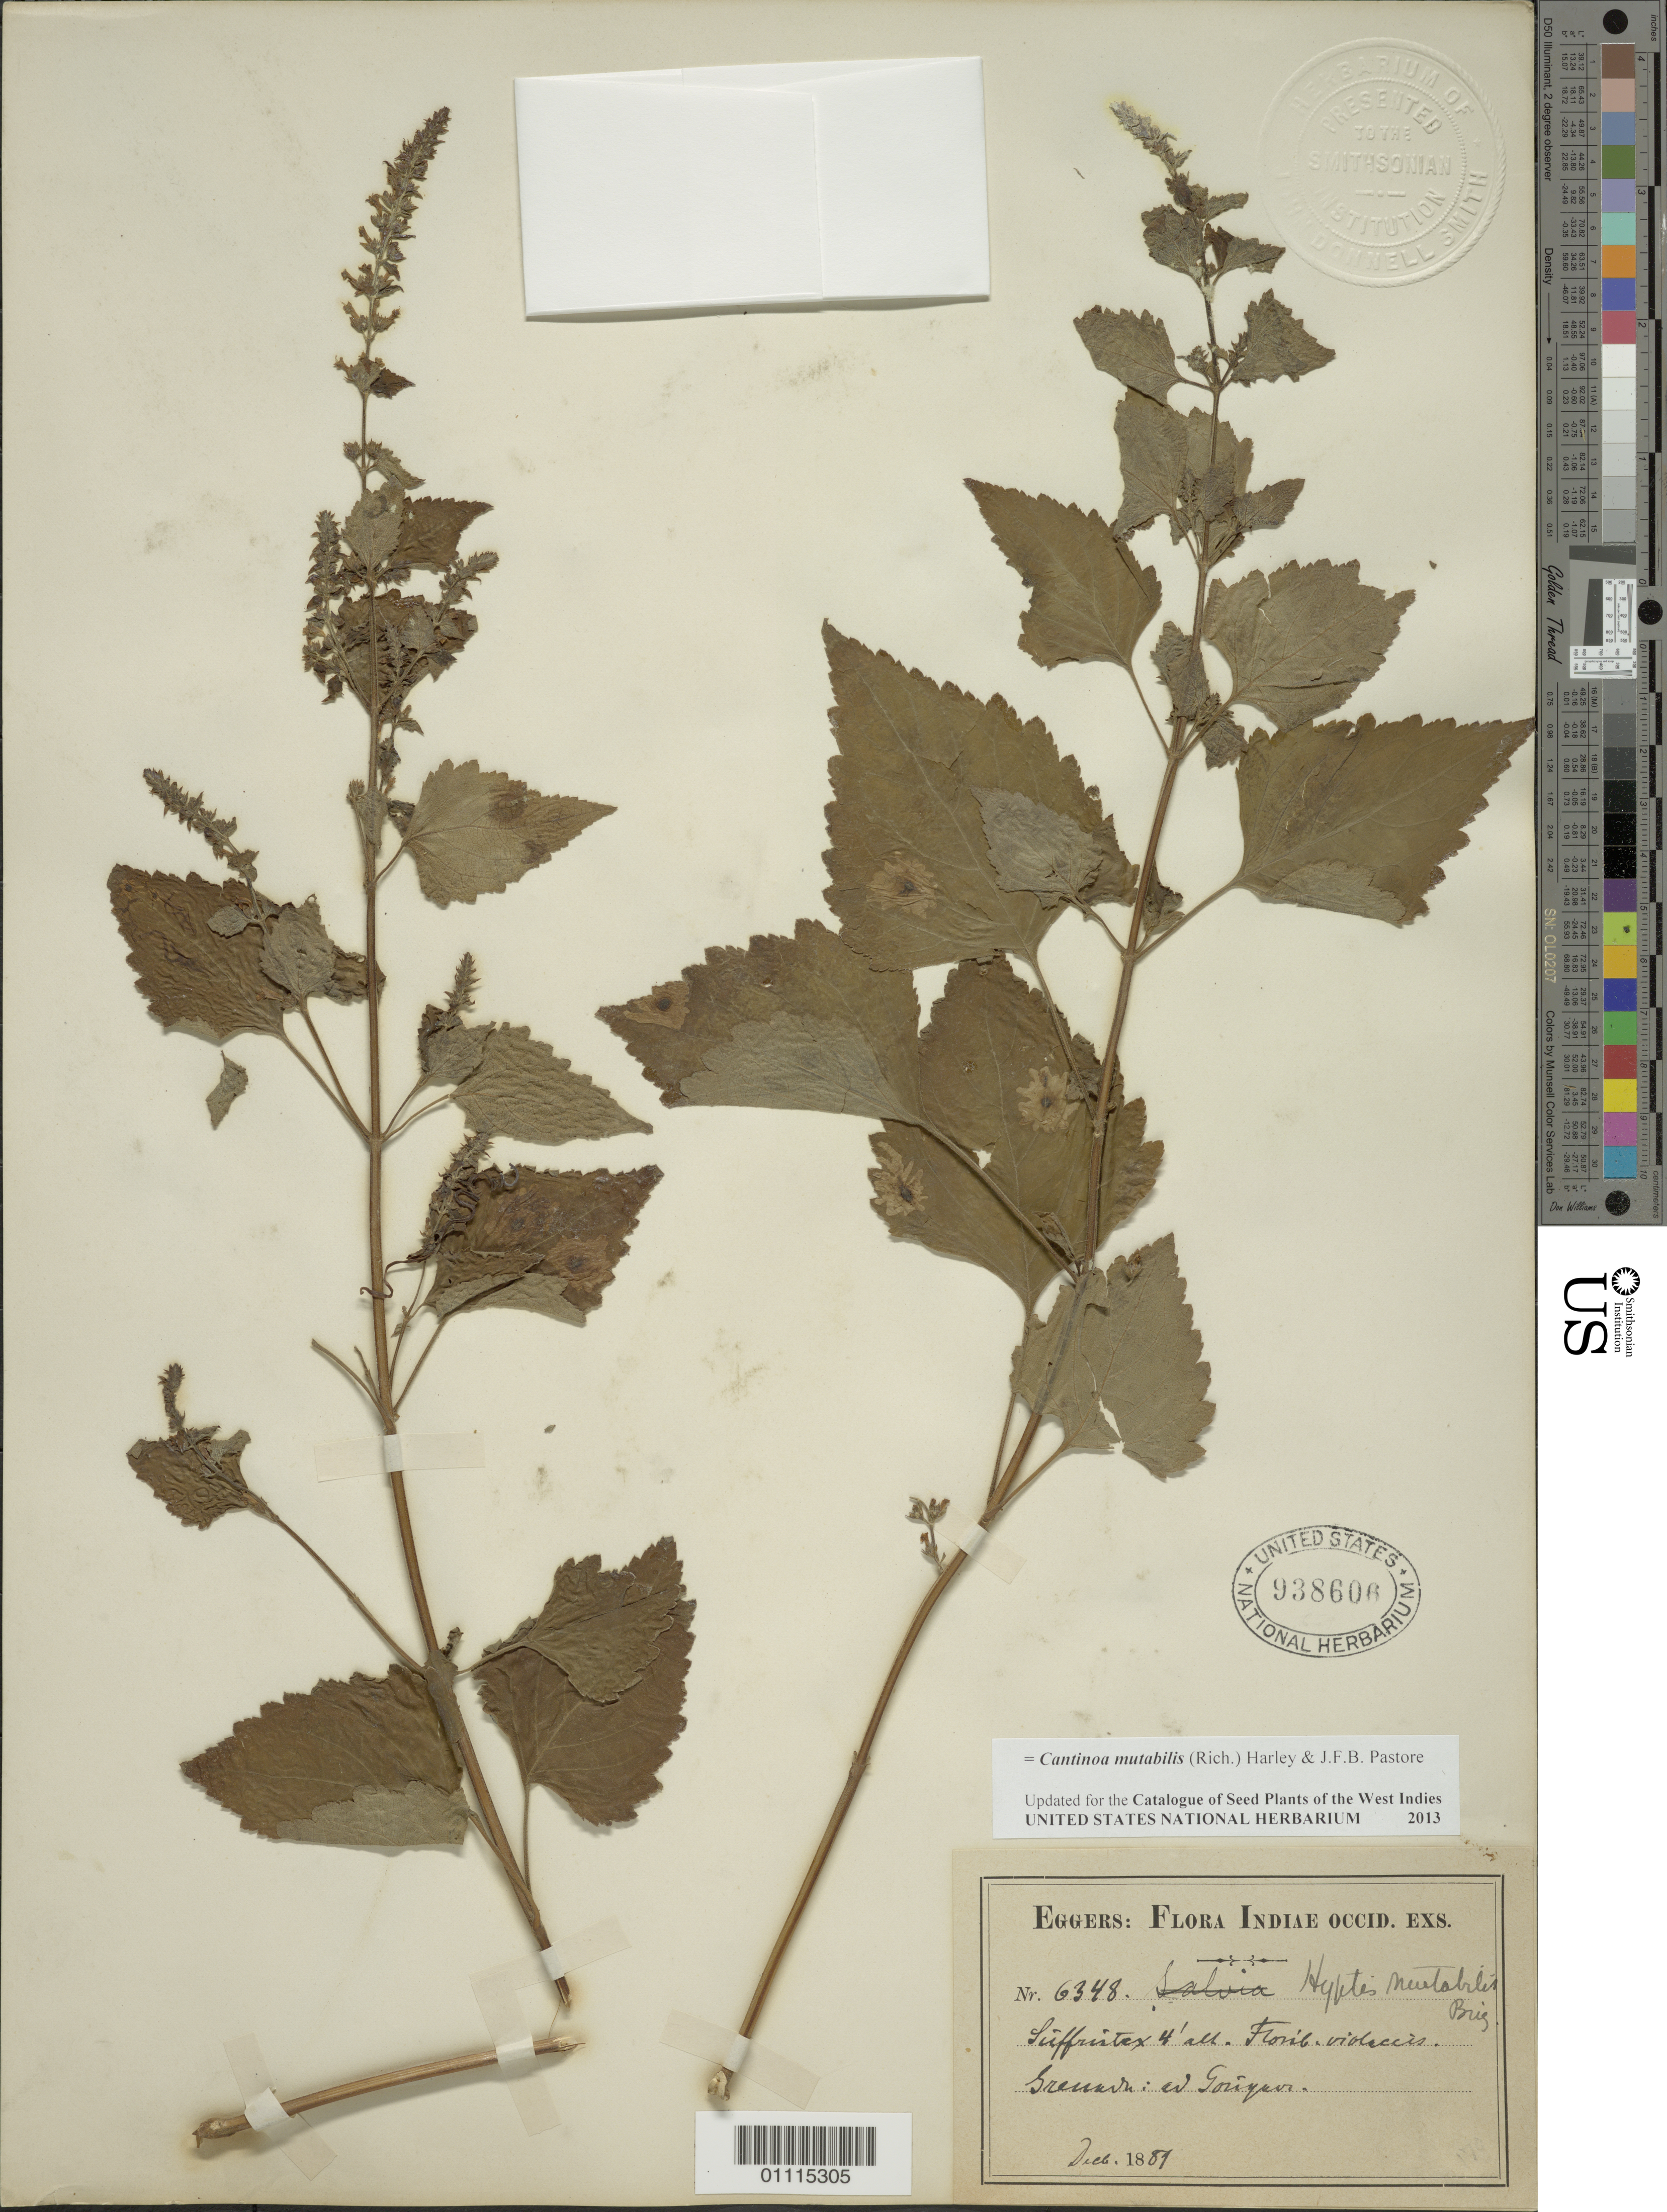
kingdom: Plantae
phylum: Tracheophyta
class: Magnoliopsida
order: Lamiales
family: Lamiaceae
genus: Cantinoa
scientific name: Cantinoa mutabilis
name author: (Rich.) Harley & J.F.B. Pastore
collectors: H. F. A. von Eggers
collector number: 6348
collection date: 1889-12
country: Grenada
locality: Ad Gouyave.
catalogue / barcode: US 938606